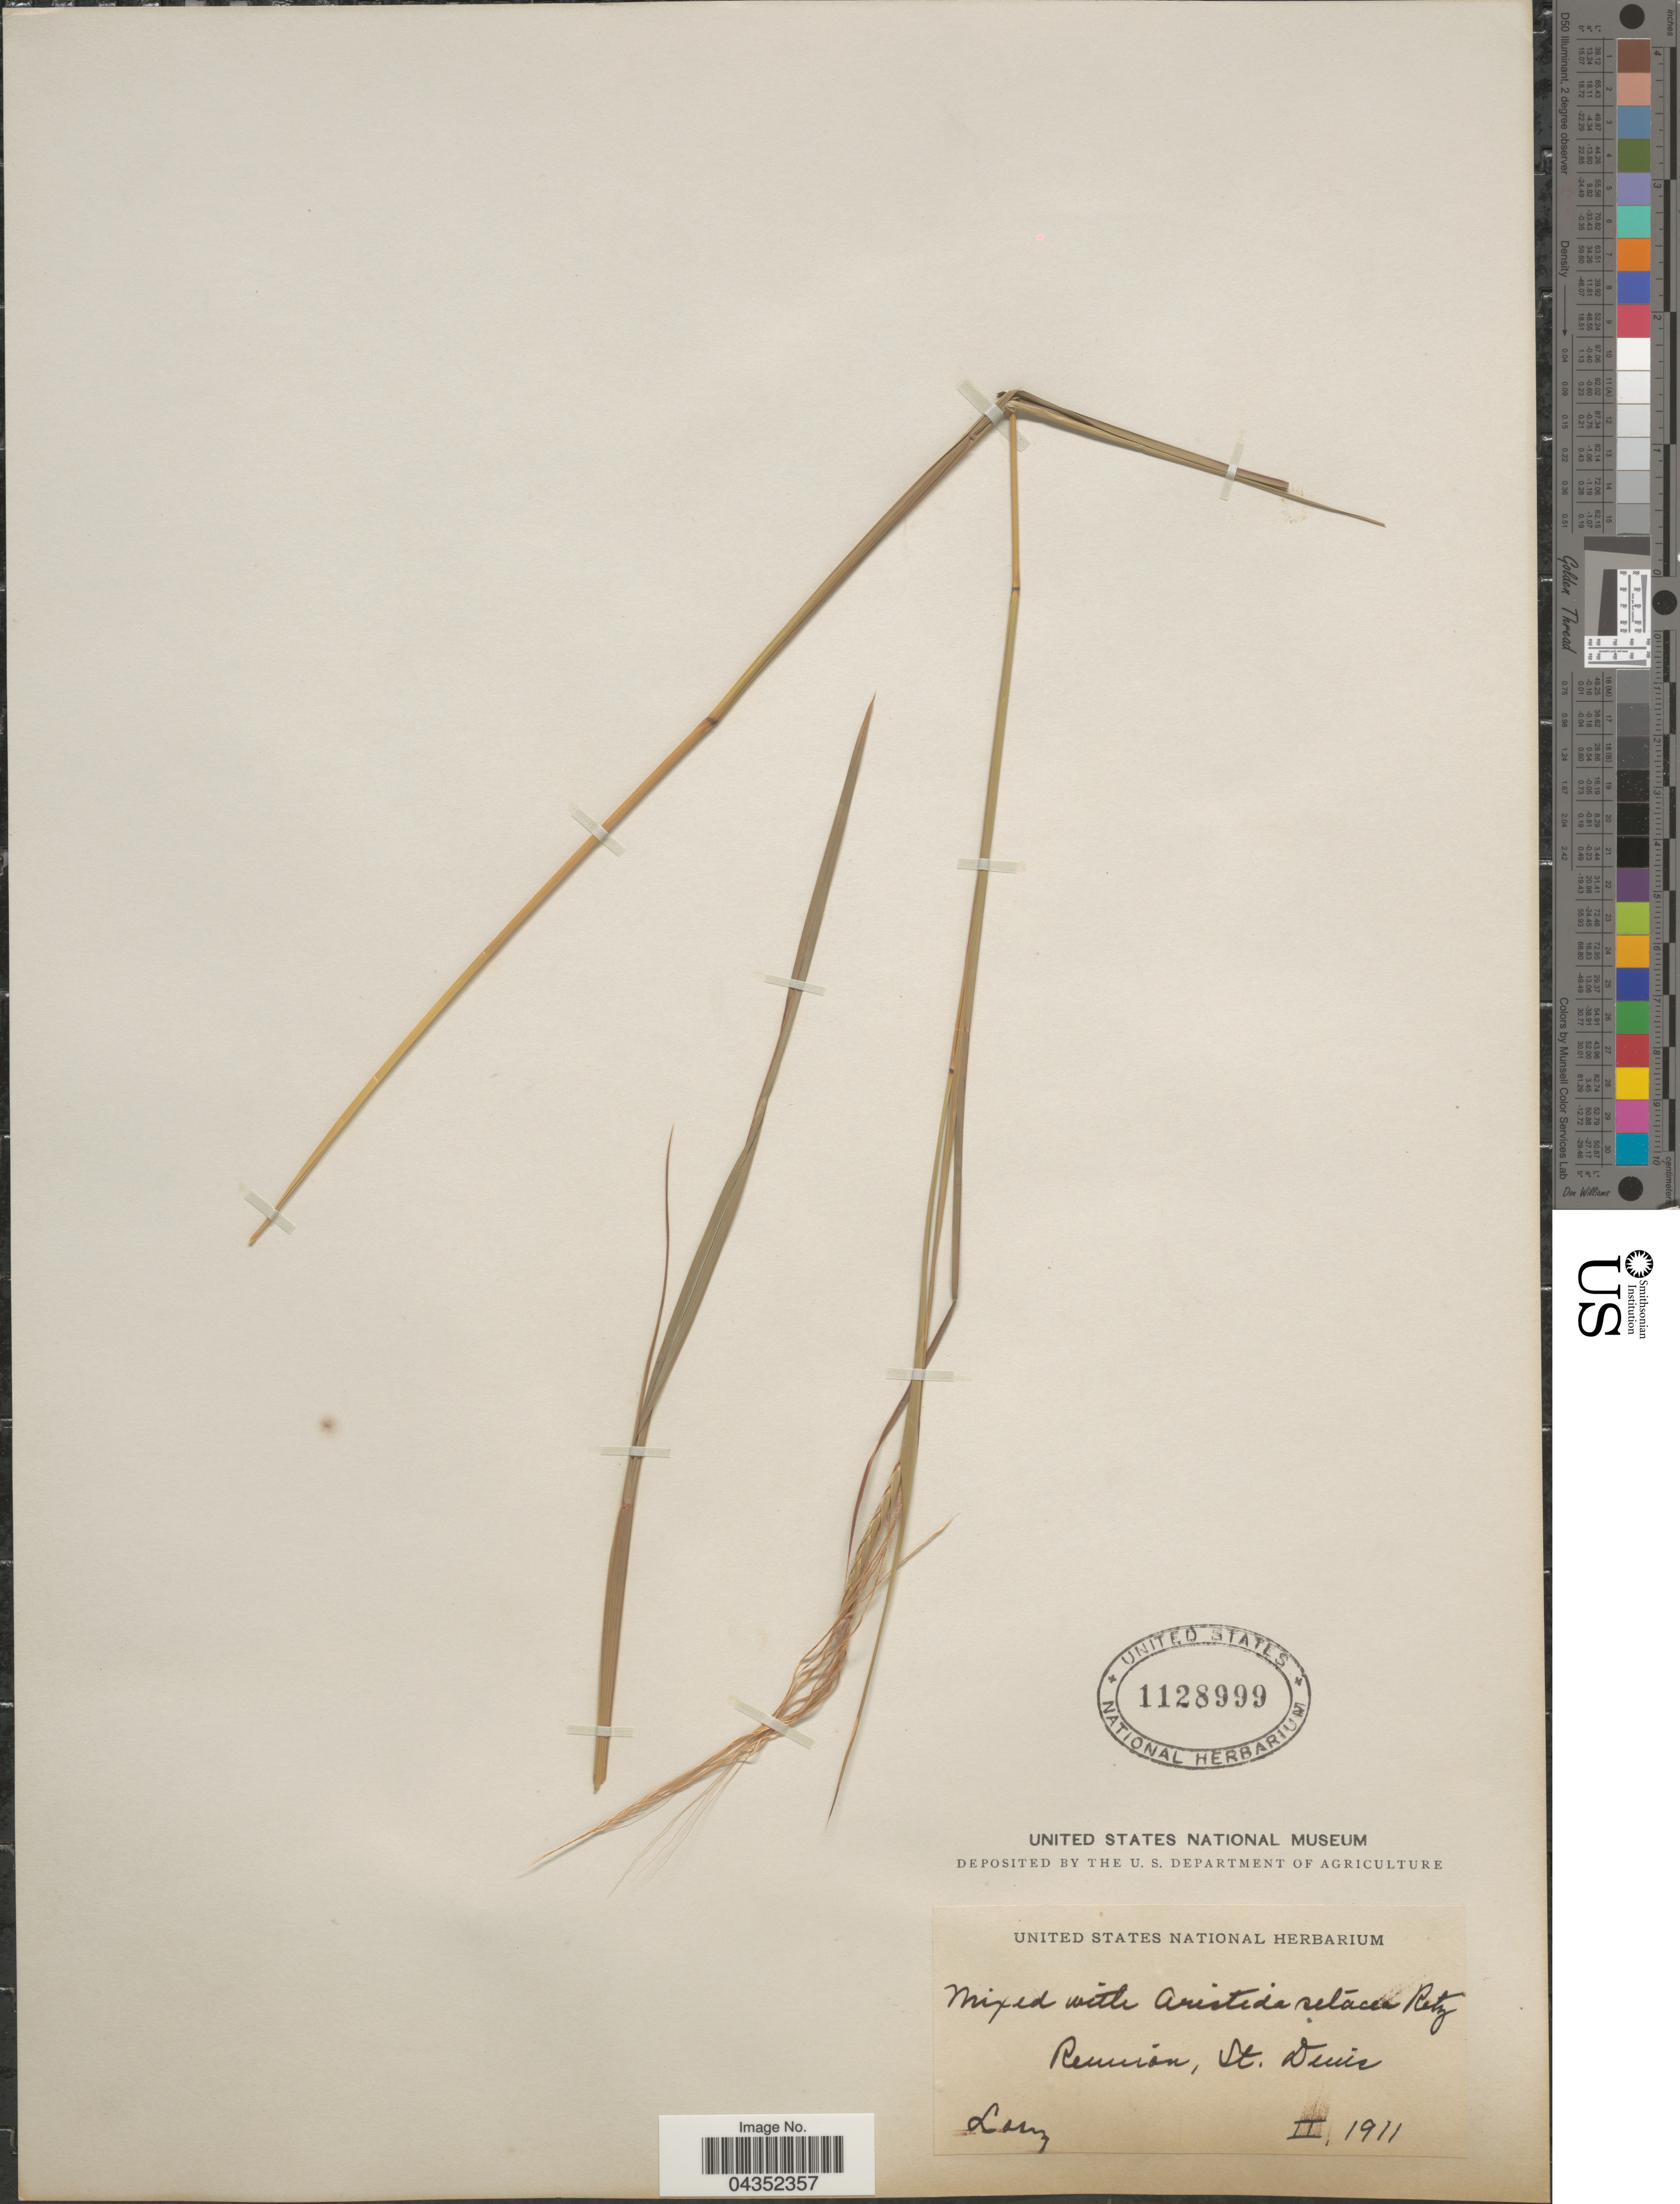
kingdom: Plantae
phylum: Tracheophyta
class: Liliopsida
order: Poales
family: Poaceae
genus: Heteropogon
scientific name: Heteropogon contortus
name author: (L.) P. Beauv. ex Roem. & Schult.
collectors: Lory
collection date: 1911-02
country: Réunion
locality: Reunion, St. Denis.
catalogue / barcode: US 1128999